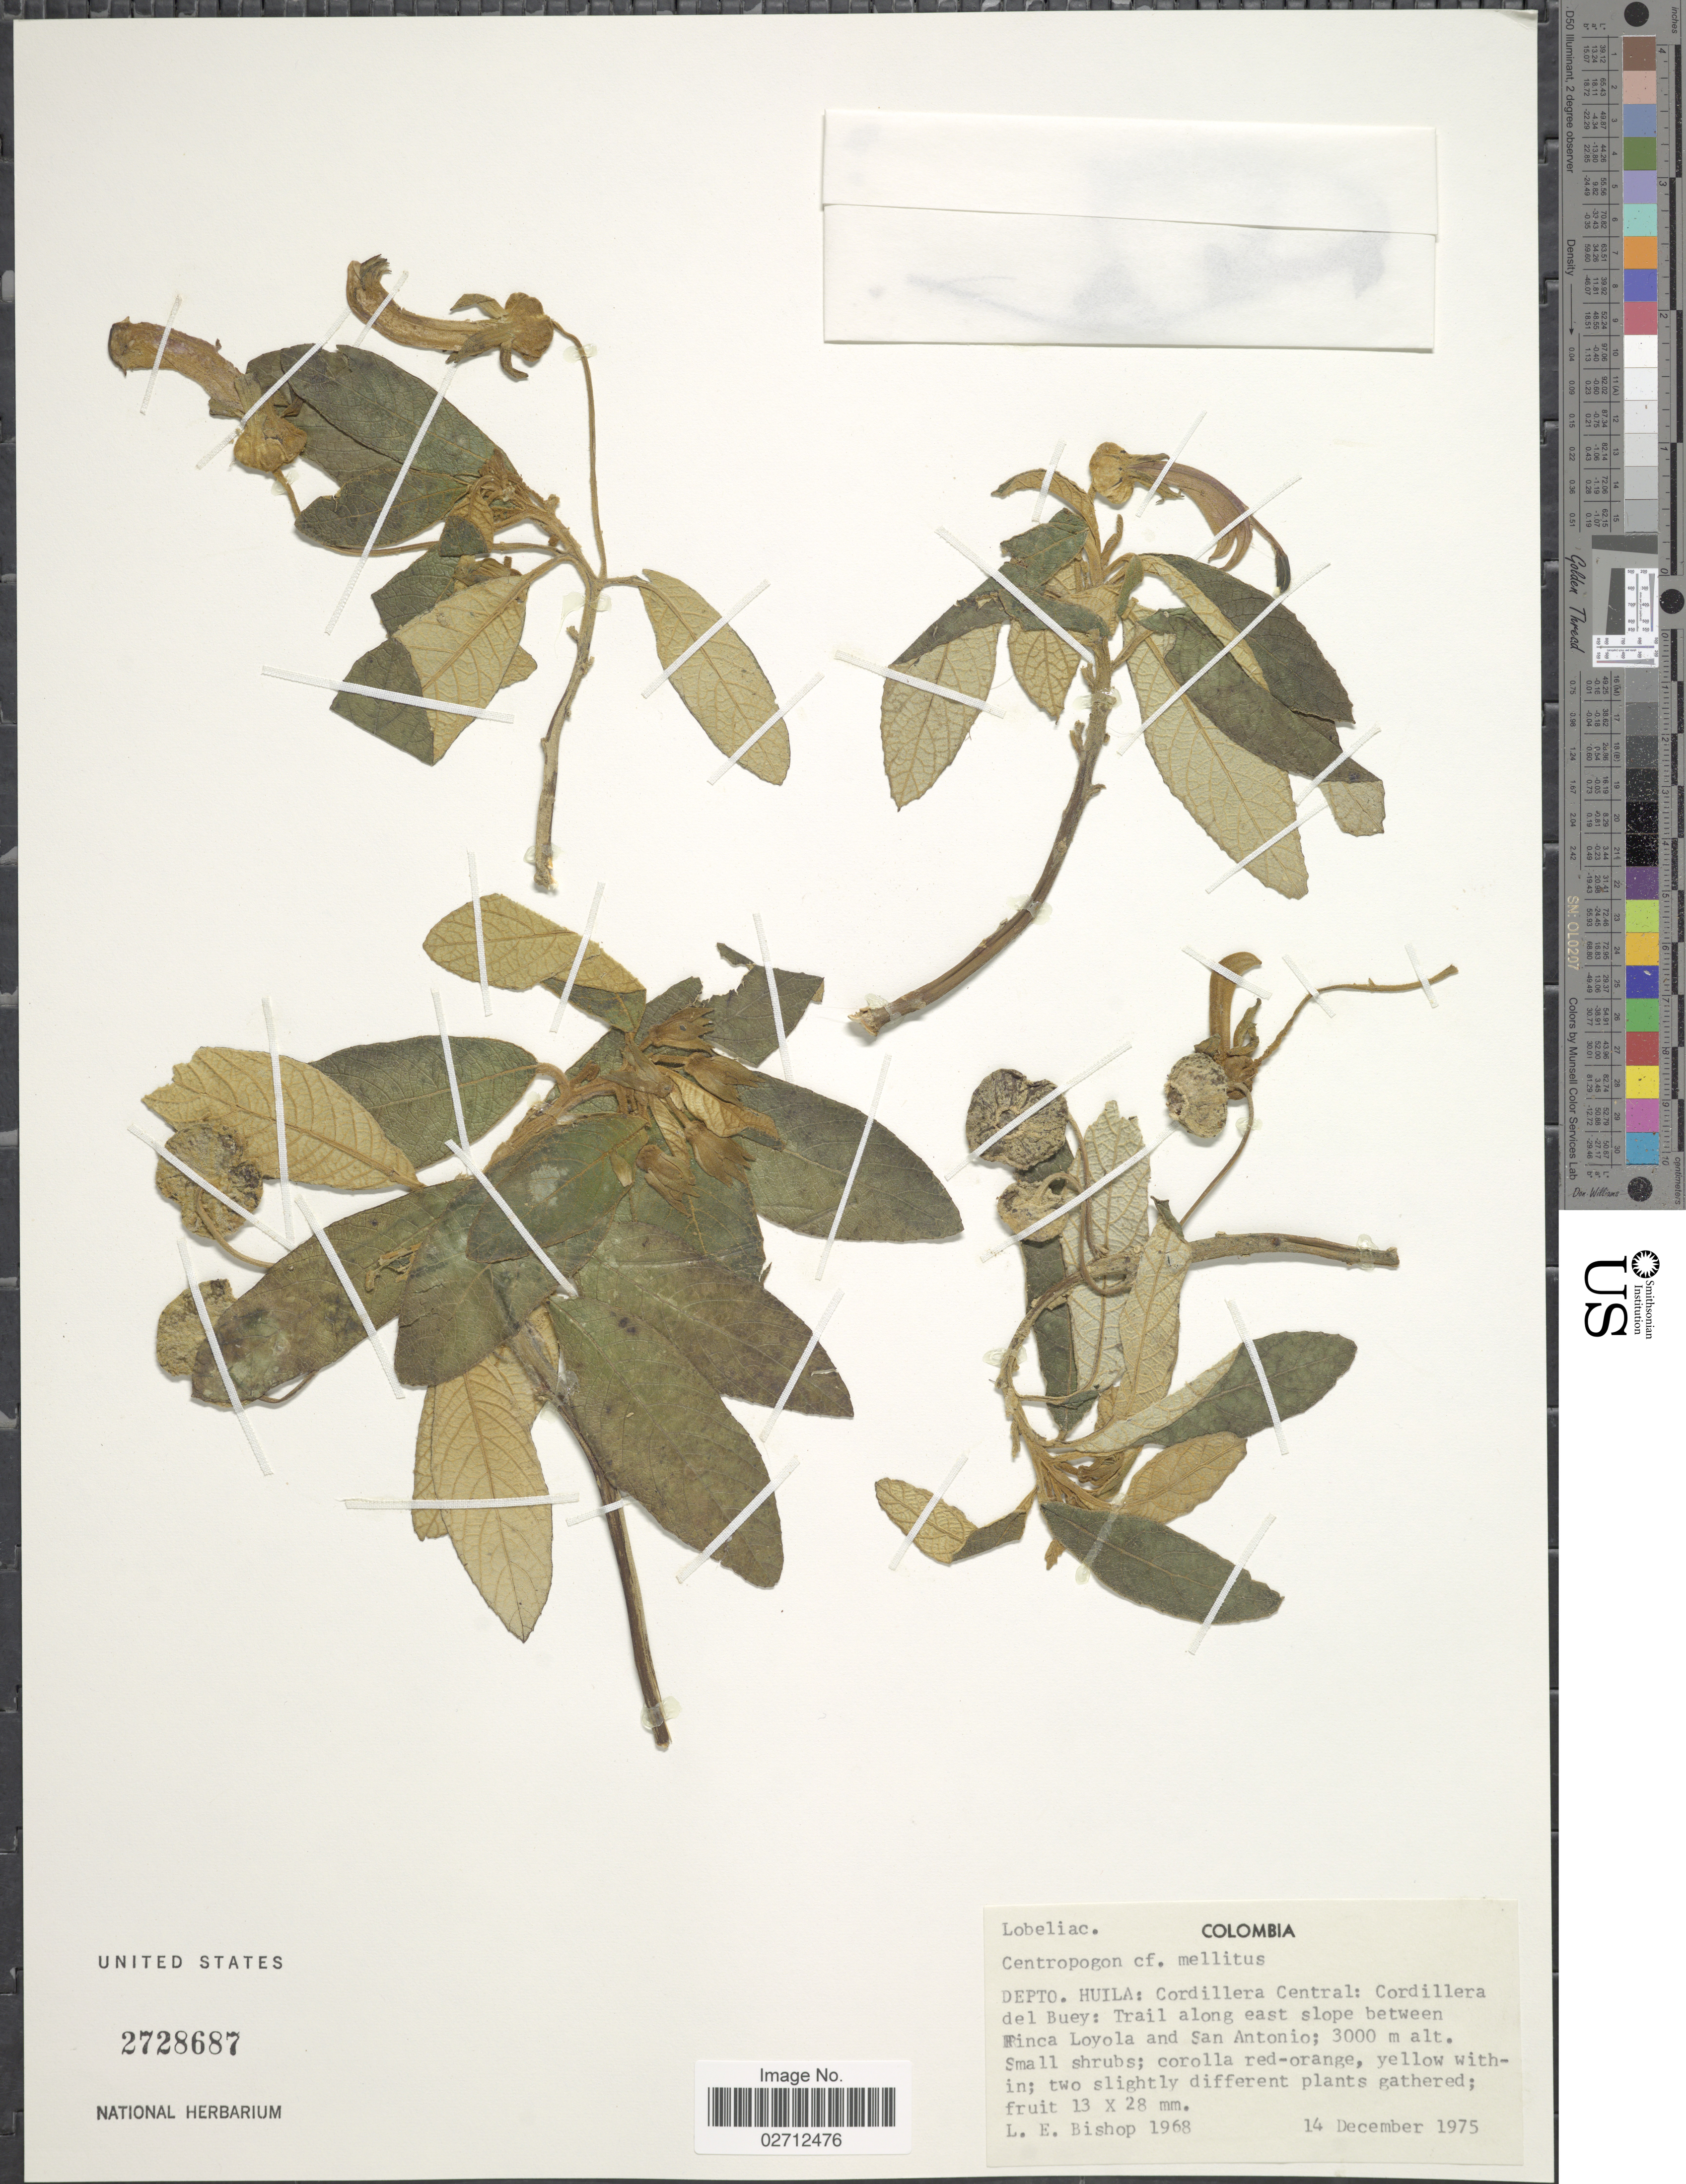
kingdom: Plantae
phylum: Tracheophyta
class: Magnoliopsida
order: Asterales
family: Campanulaceae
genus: Centropogon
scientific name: Centropogon mellitus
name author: E. Wimm.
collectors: L. E. Bishop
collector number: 1968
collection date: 1975-12-14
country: Colombia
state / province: Huila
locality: Depto. Huila: Cordillera Central: Cordillera del Buey: Trail along east slope between Finca Loyola and San Antonio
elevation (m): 3000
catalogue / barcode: US 2728687